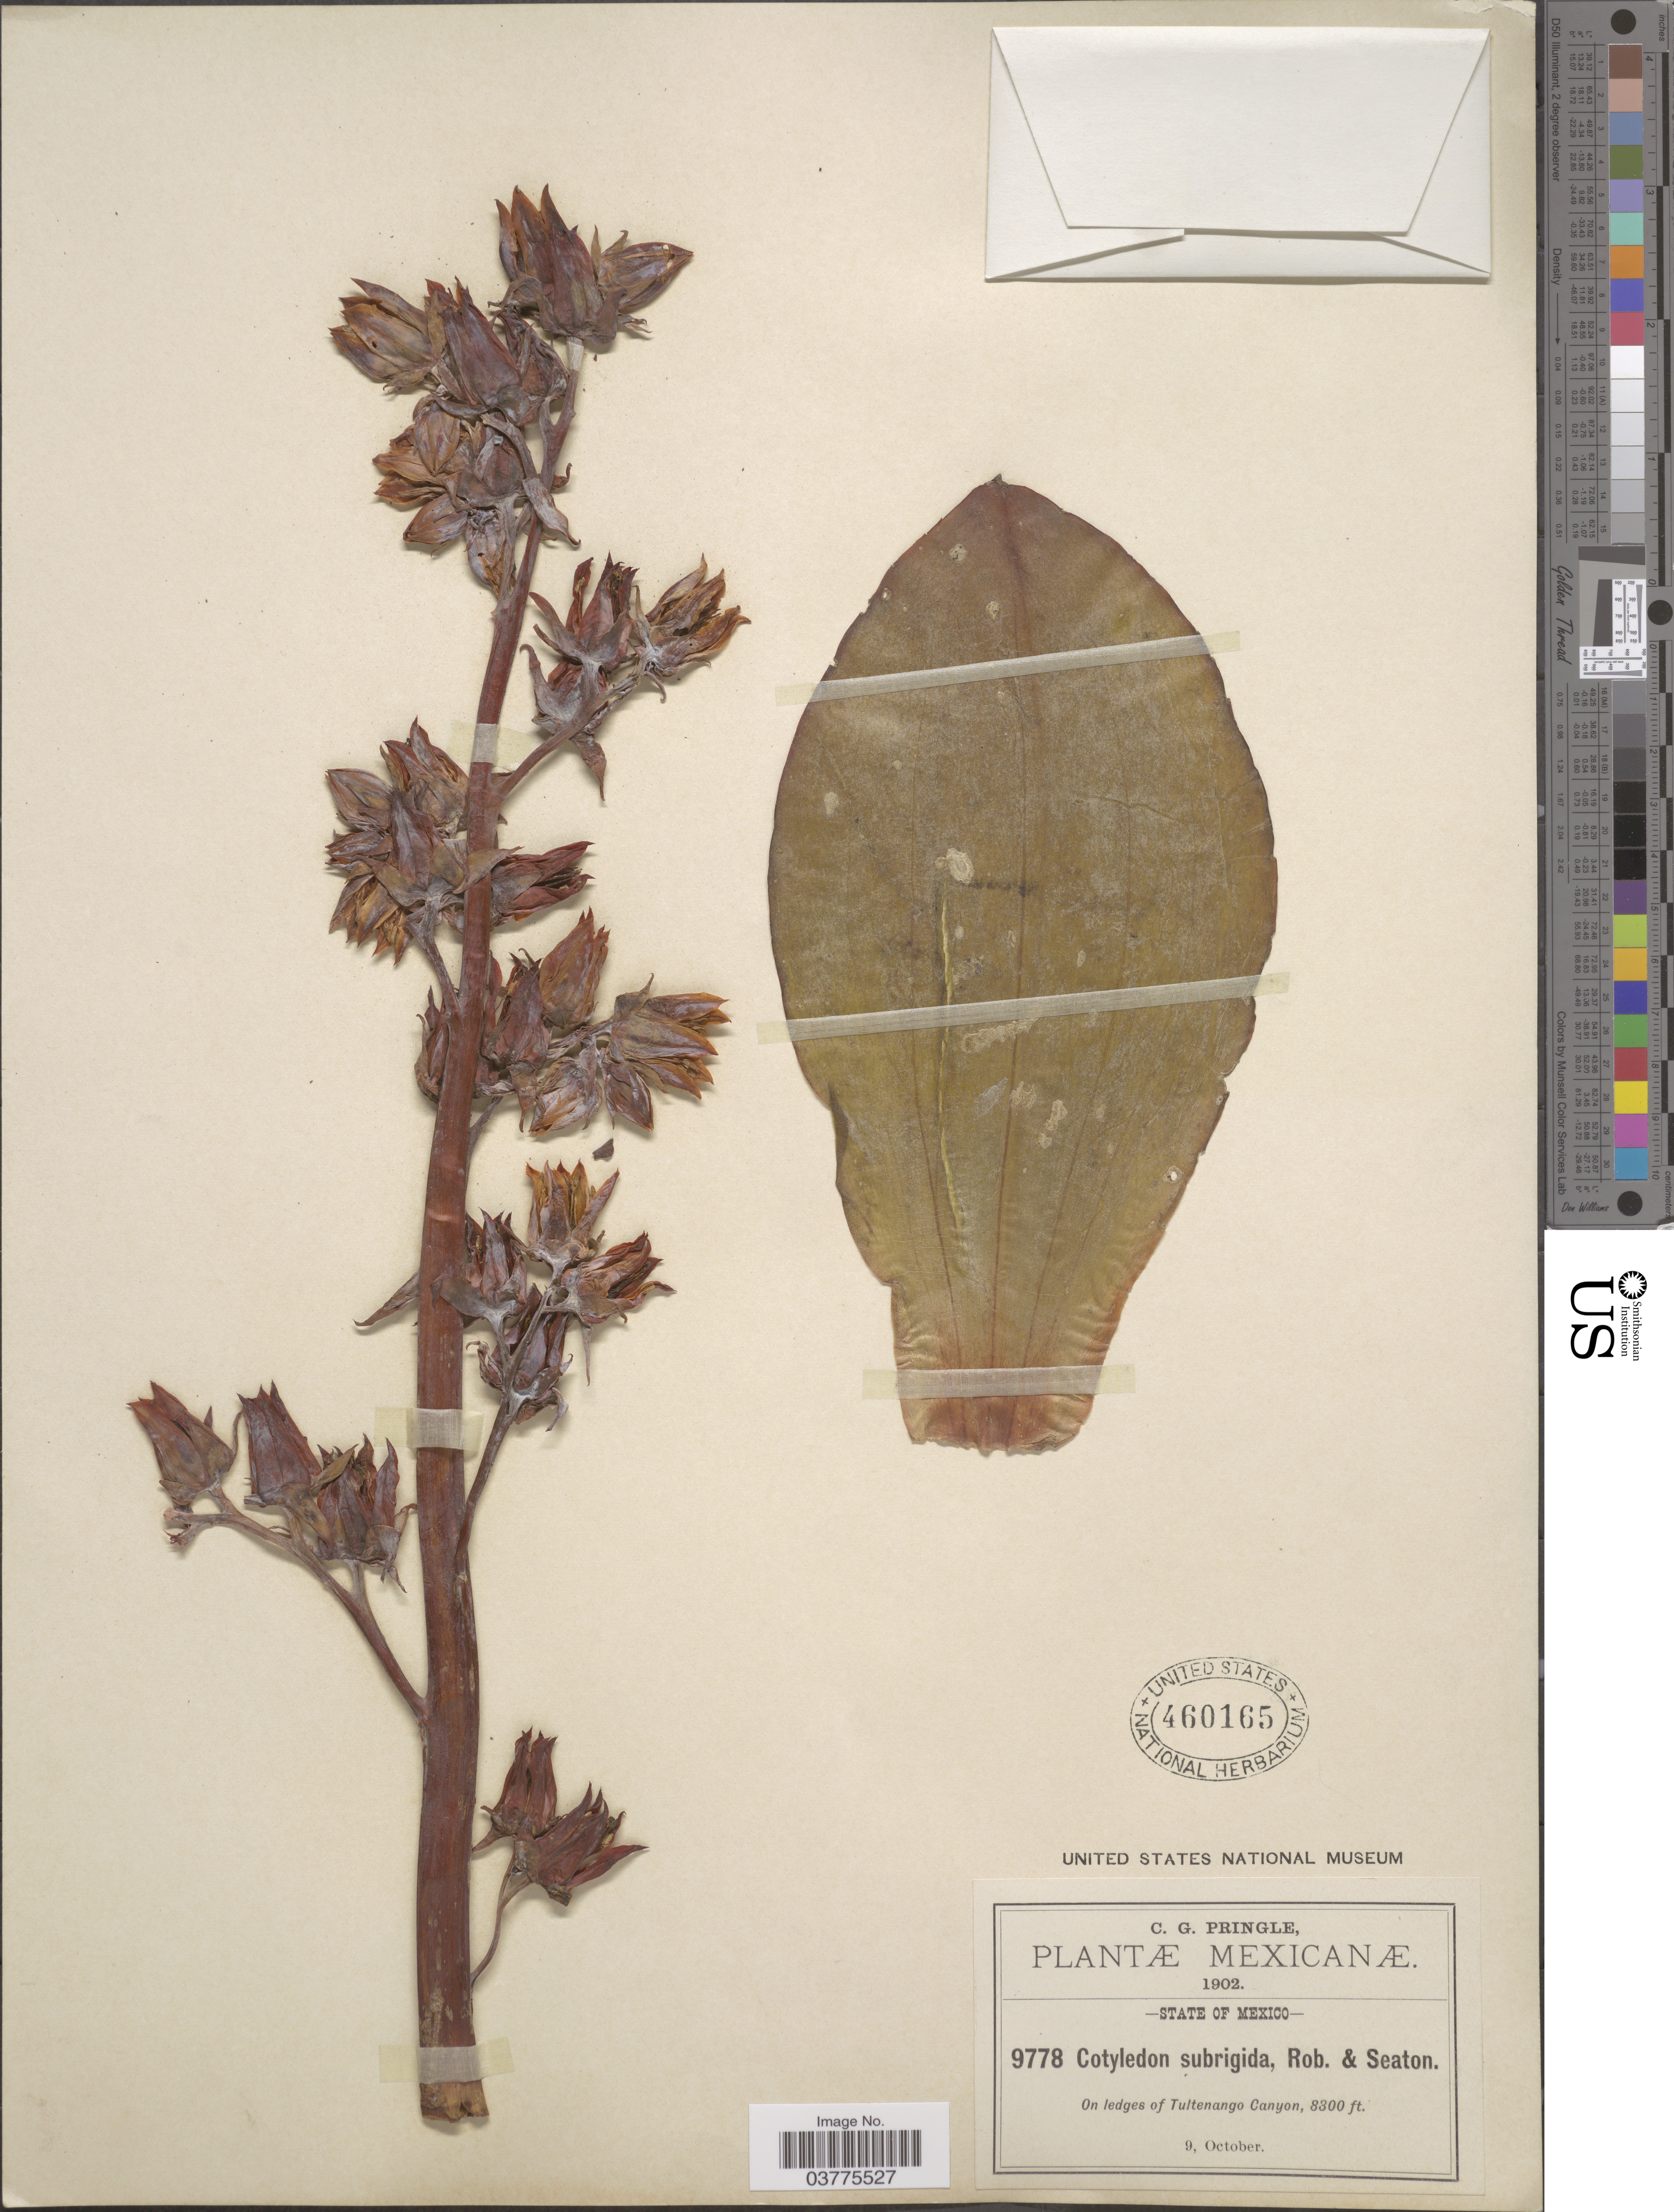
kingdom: Plantae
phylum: Tracheophyta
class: Magnoliopsida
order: Saxifragales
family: Crassulaceae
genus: Echeveria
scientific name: Echeveria subrigida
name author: (B.L. Rob. & Seaton) Rose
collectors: C. G. Pringle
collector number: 9778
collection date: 1902-10-09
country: Mexico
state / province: México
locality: On ledges of Tultenango Canyon.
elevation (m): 2530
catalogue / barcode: US 460165